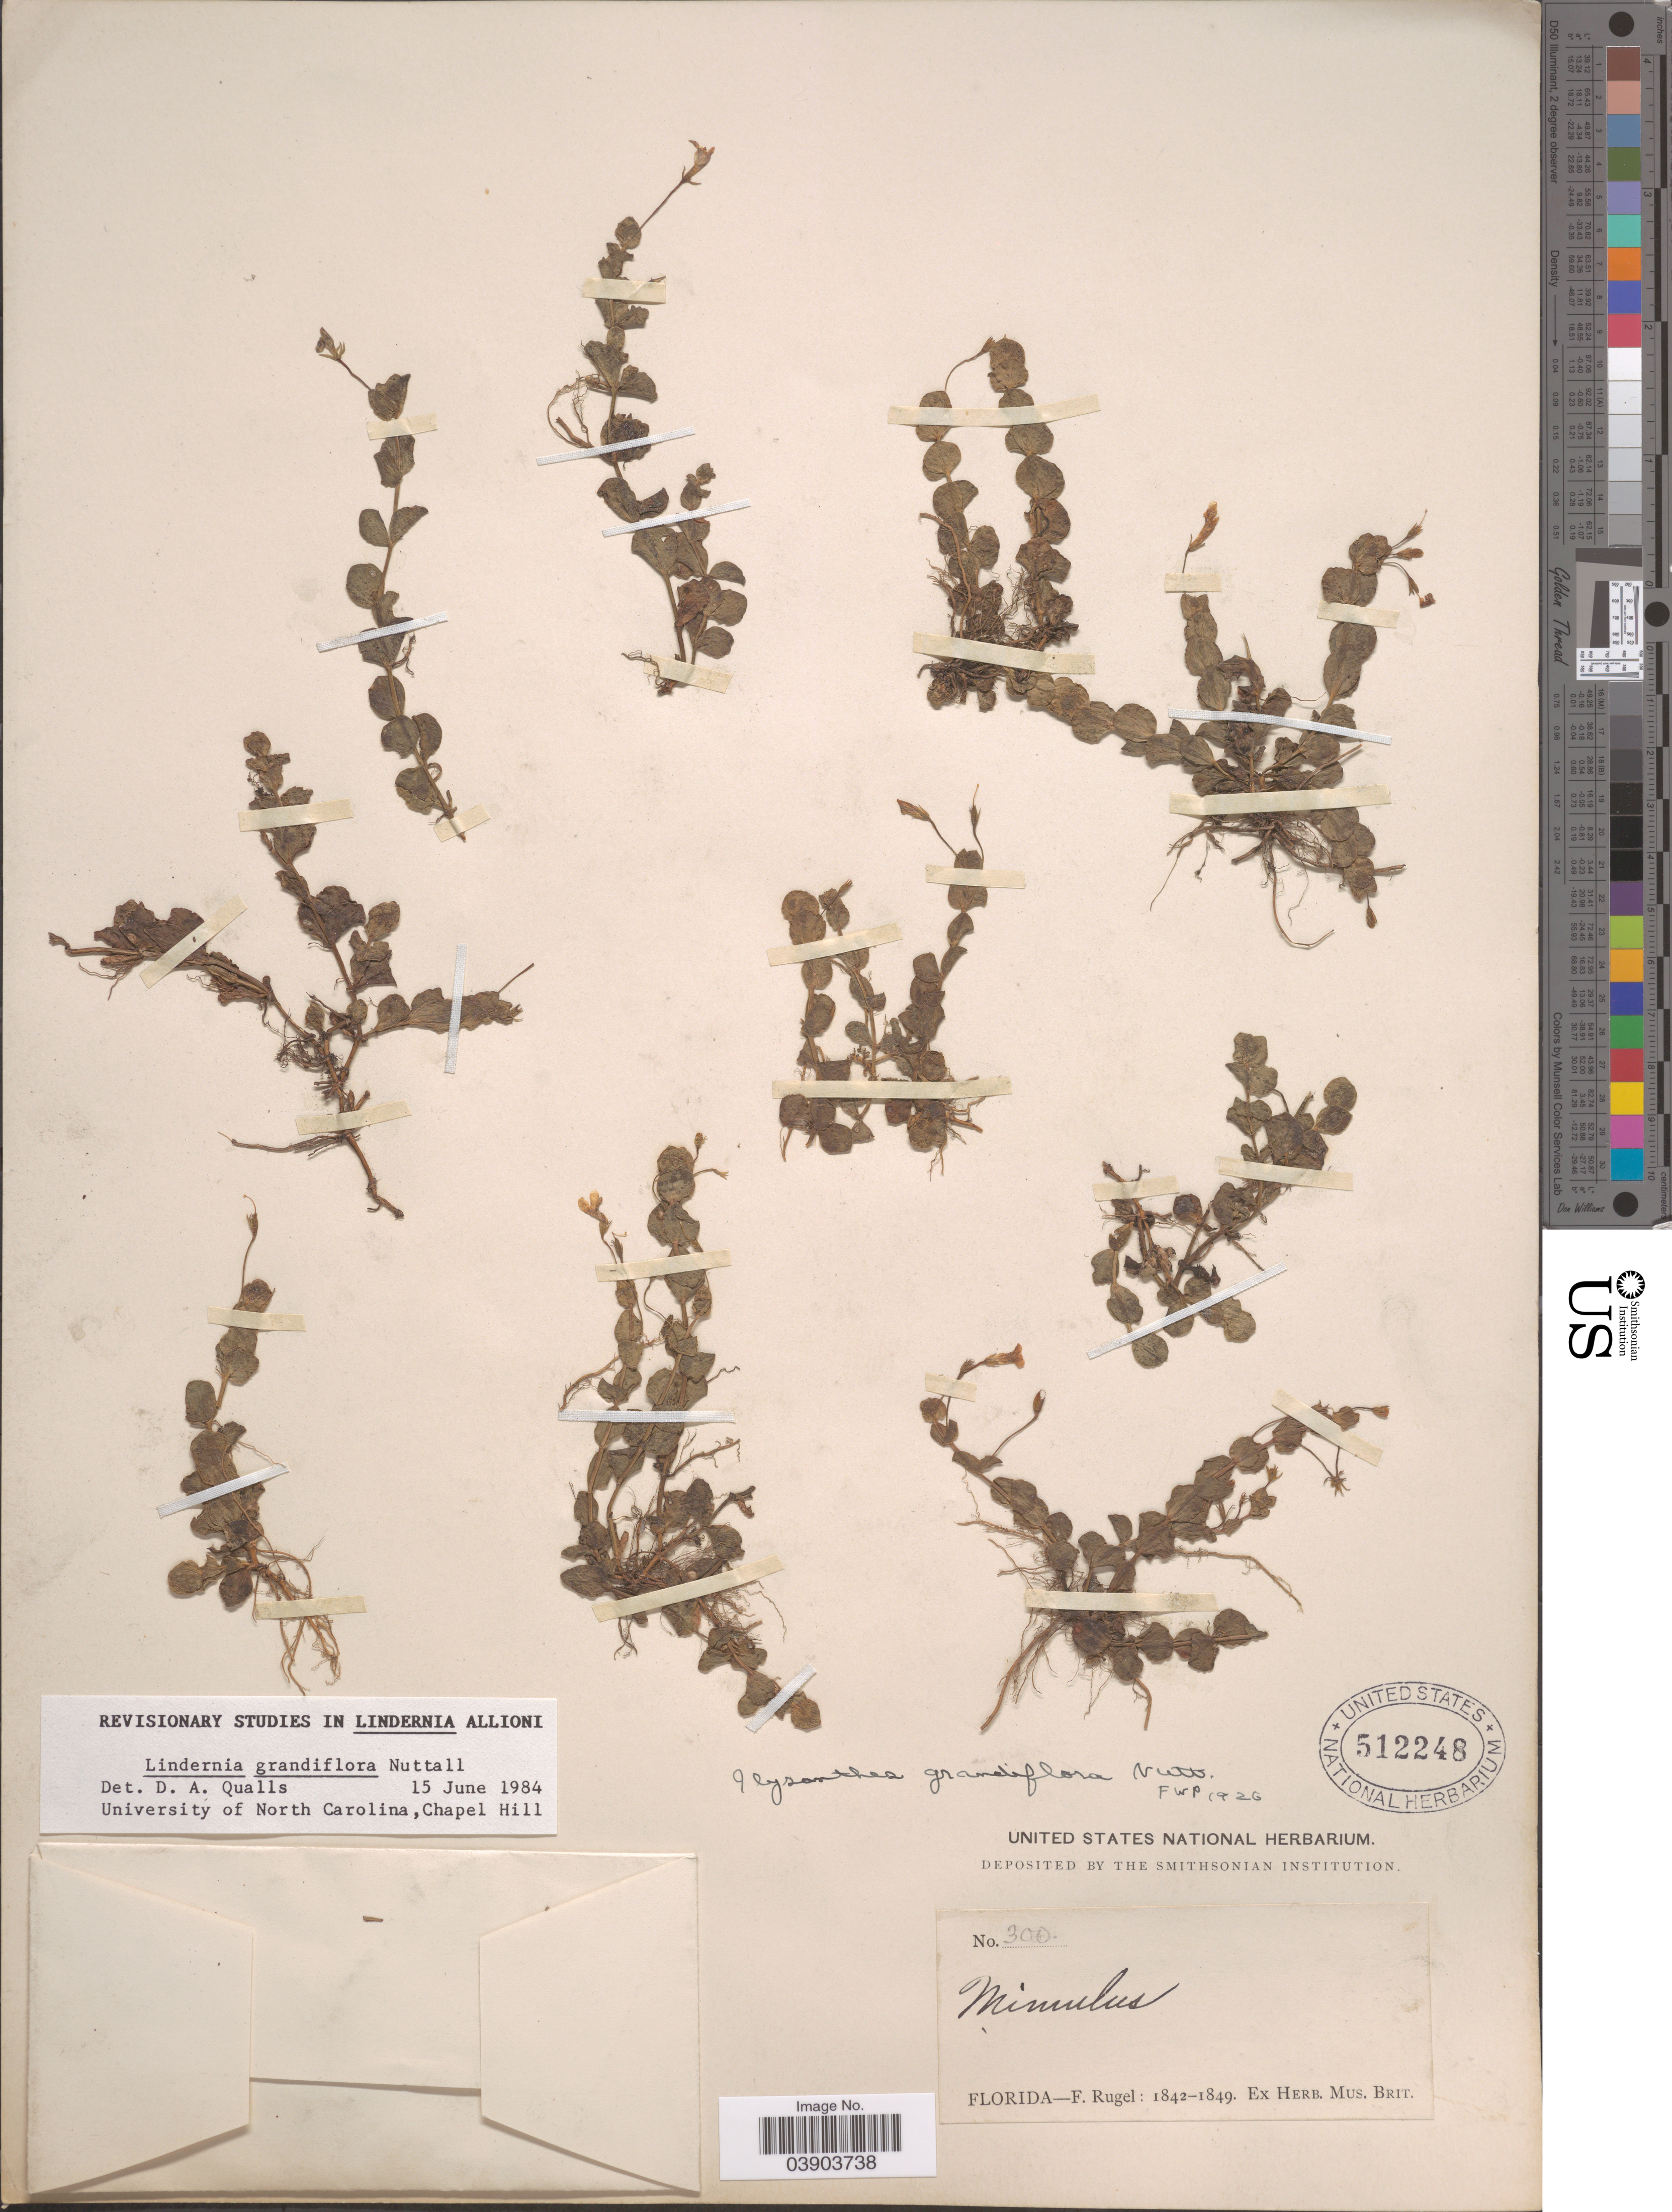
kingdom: Plantae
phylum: Tracheophyta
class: Magnoliopsida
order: Lamiales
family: Linderniaceae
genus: Lindernia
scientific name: Lindernia grandiflora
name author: Nutt.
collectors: F. Rugel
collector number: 300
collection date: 1842/1849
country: United States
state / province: Florida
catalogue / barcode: US 512248